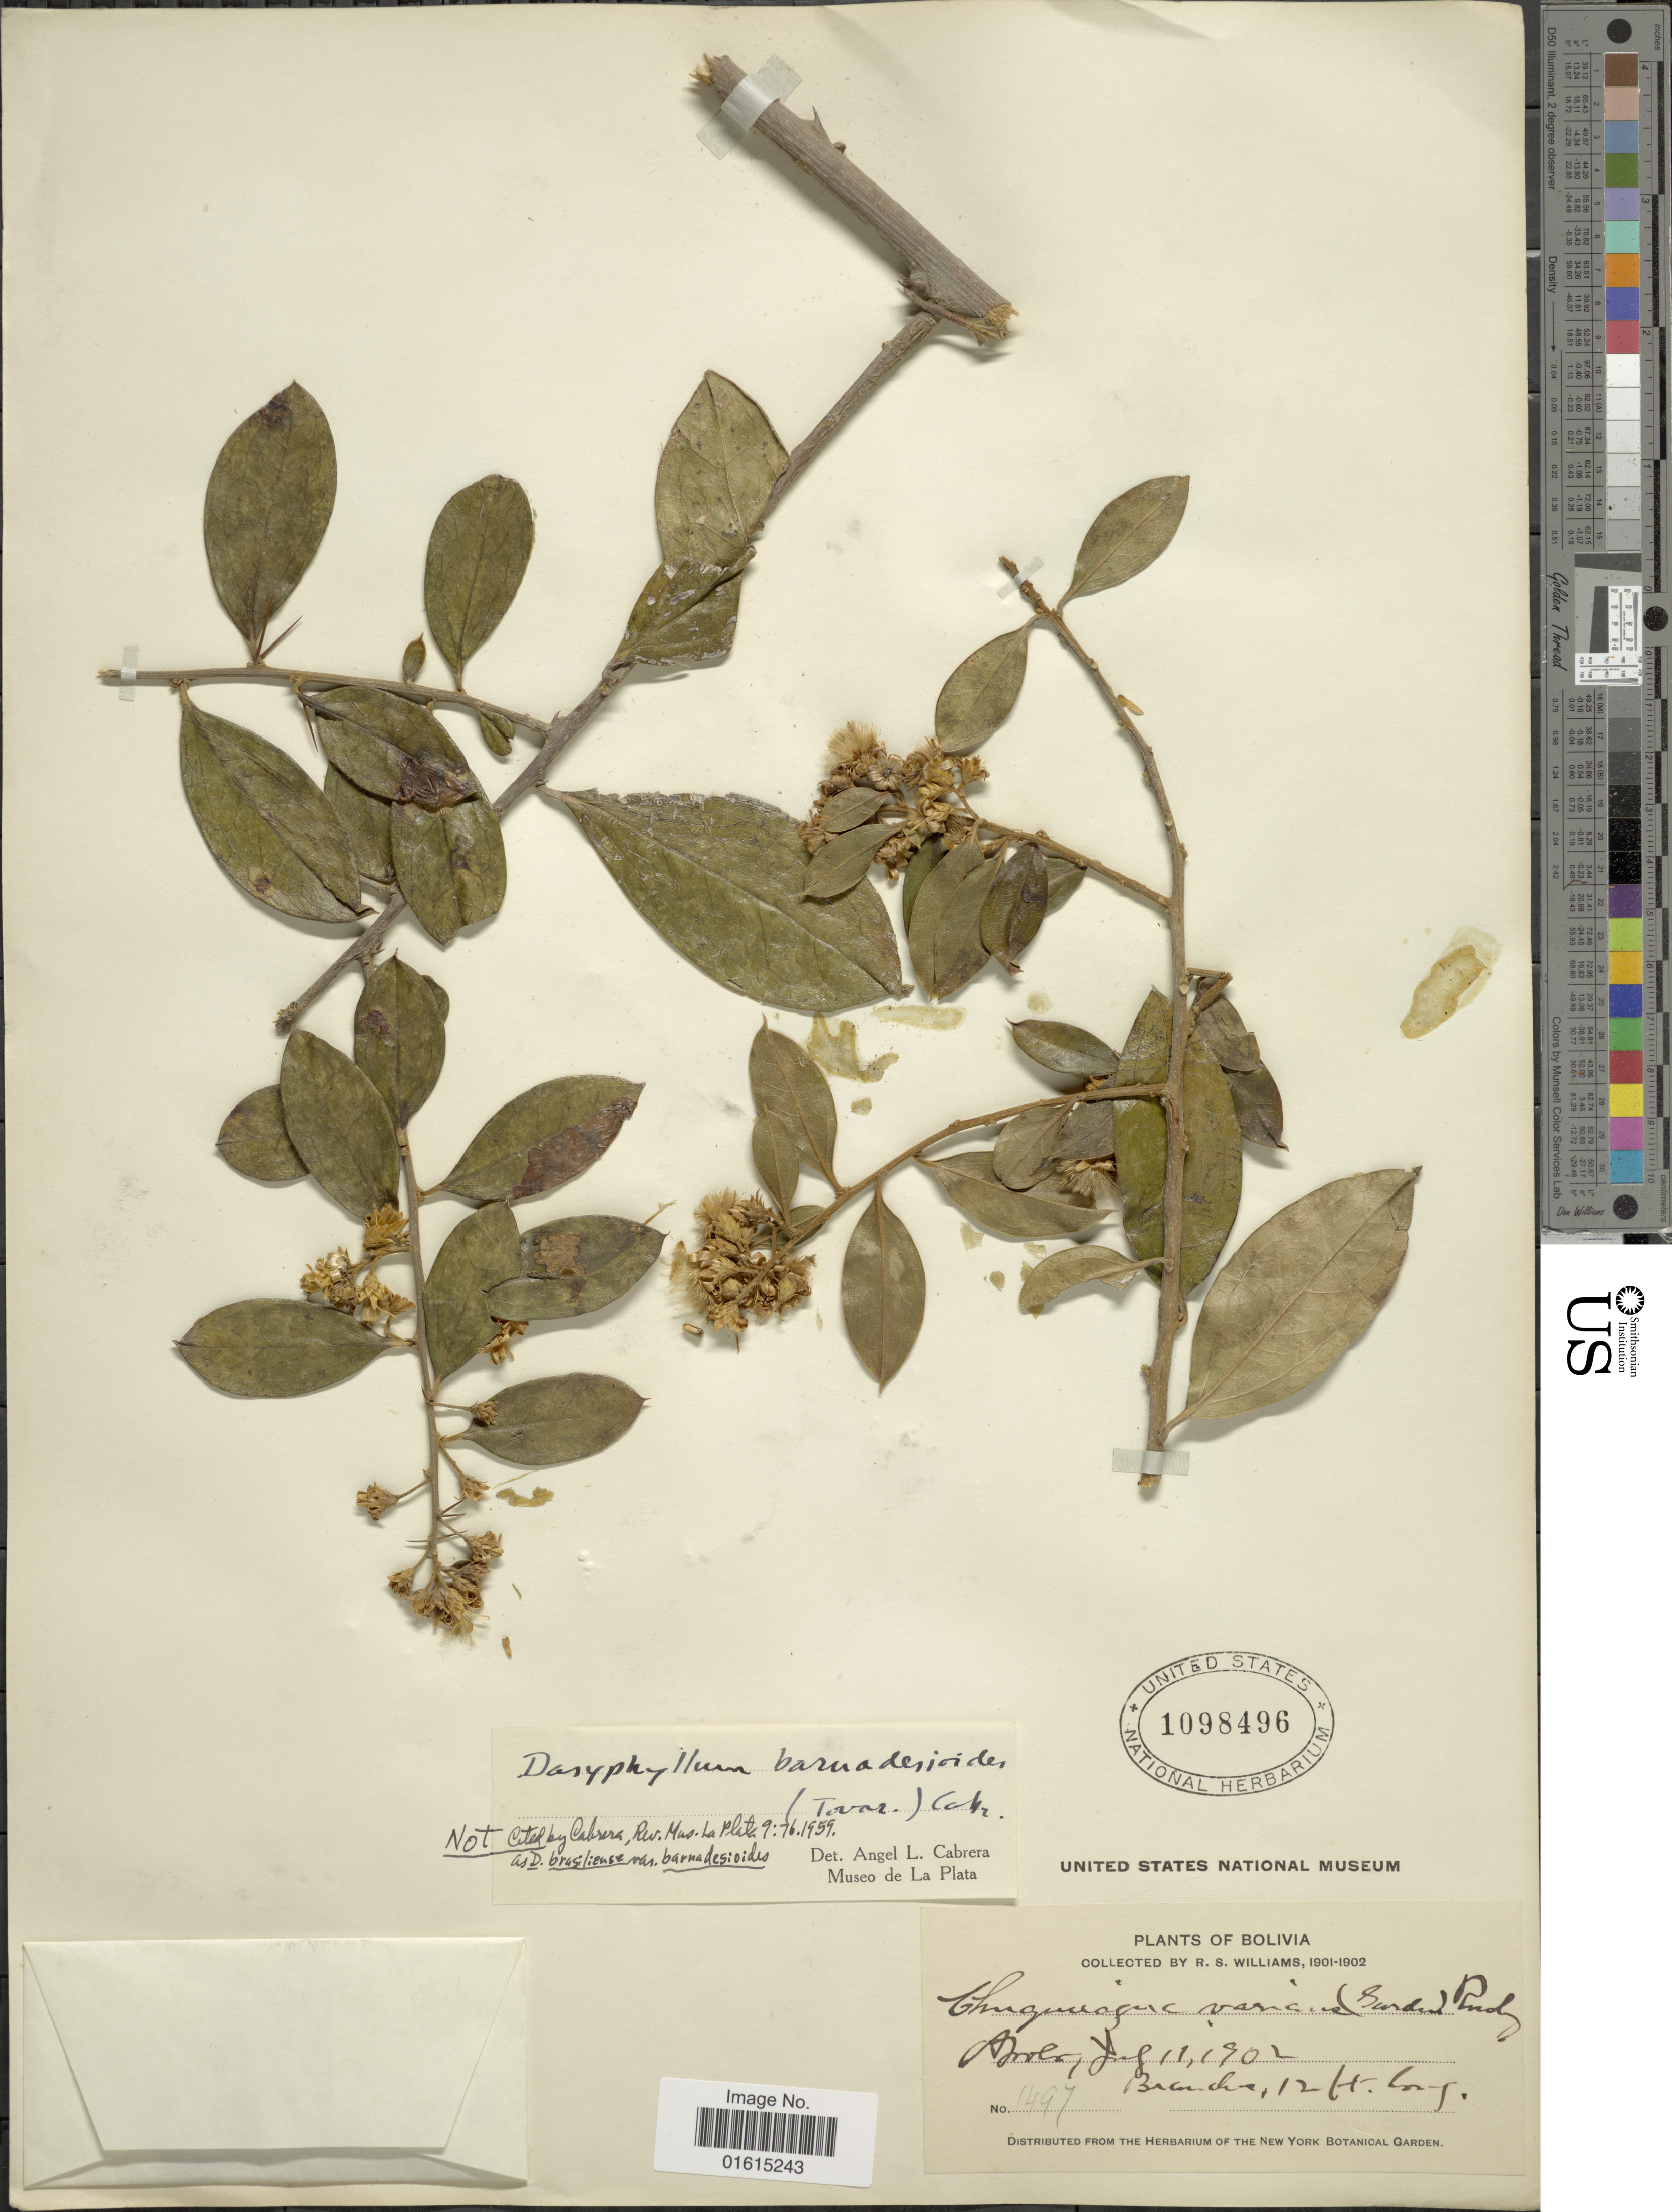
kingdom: Plantae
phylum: Tracheophyta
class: Magnoliopsida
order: Asterales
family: Asteraceae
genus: Dasyphyllum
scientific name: Dasyphyllum brasiliense var. barnadesioides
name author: (Tovar) Cabrera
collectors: R. S. Williams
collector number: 1497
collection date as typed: Jul. 11, 1902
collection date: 1902-07-11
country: Bolivia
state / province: La Paz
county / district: Franz Tamayo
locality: Apolo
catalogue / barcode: US 1098496